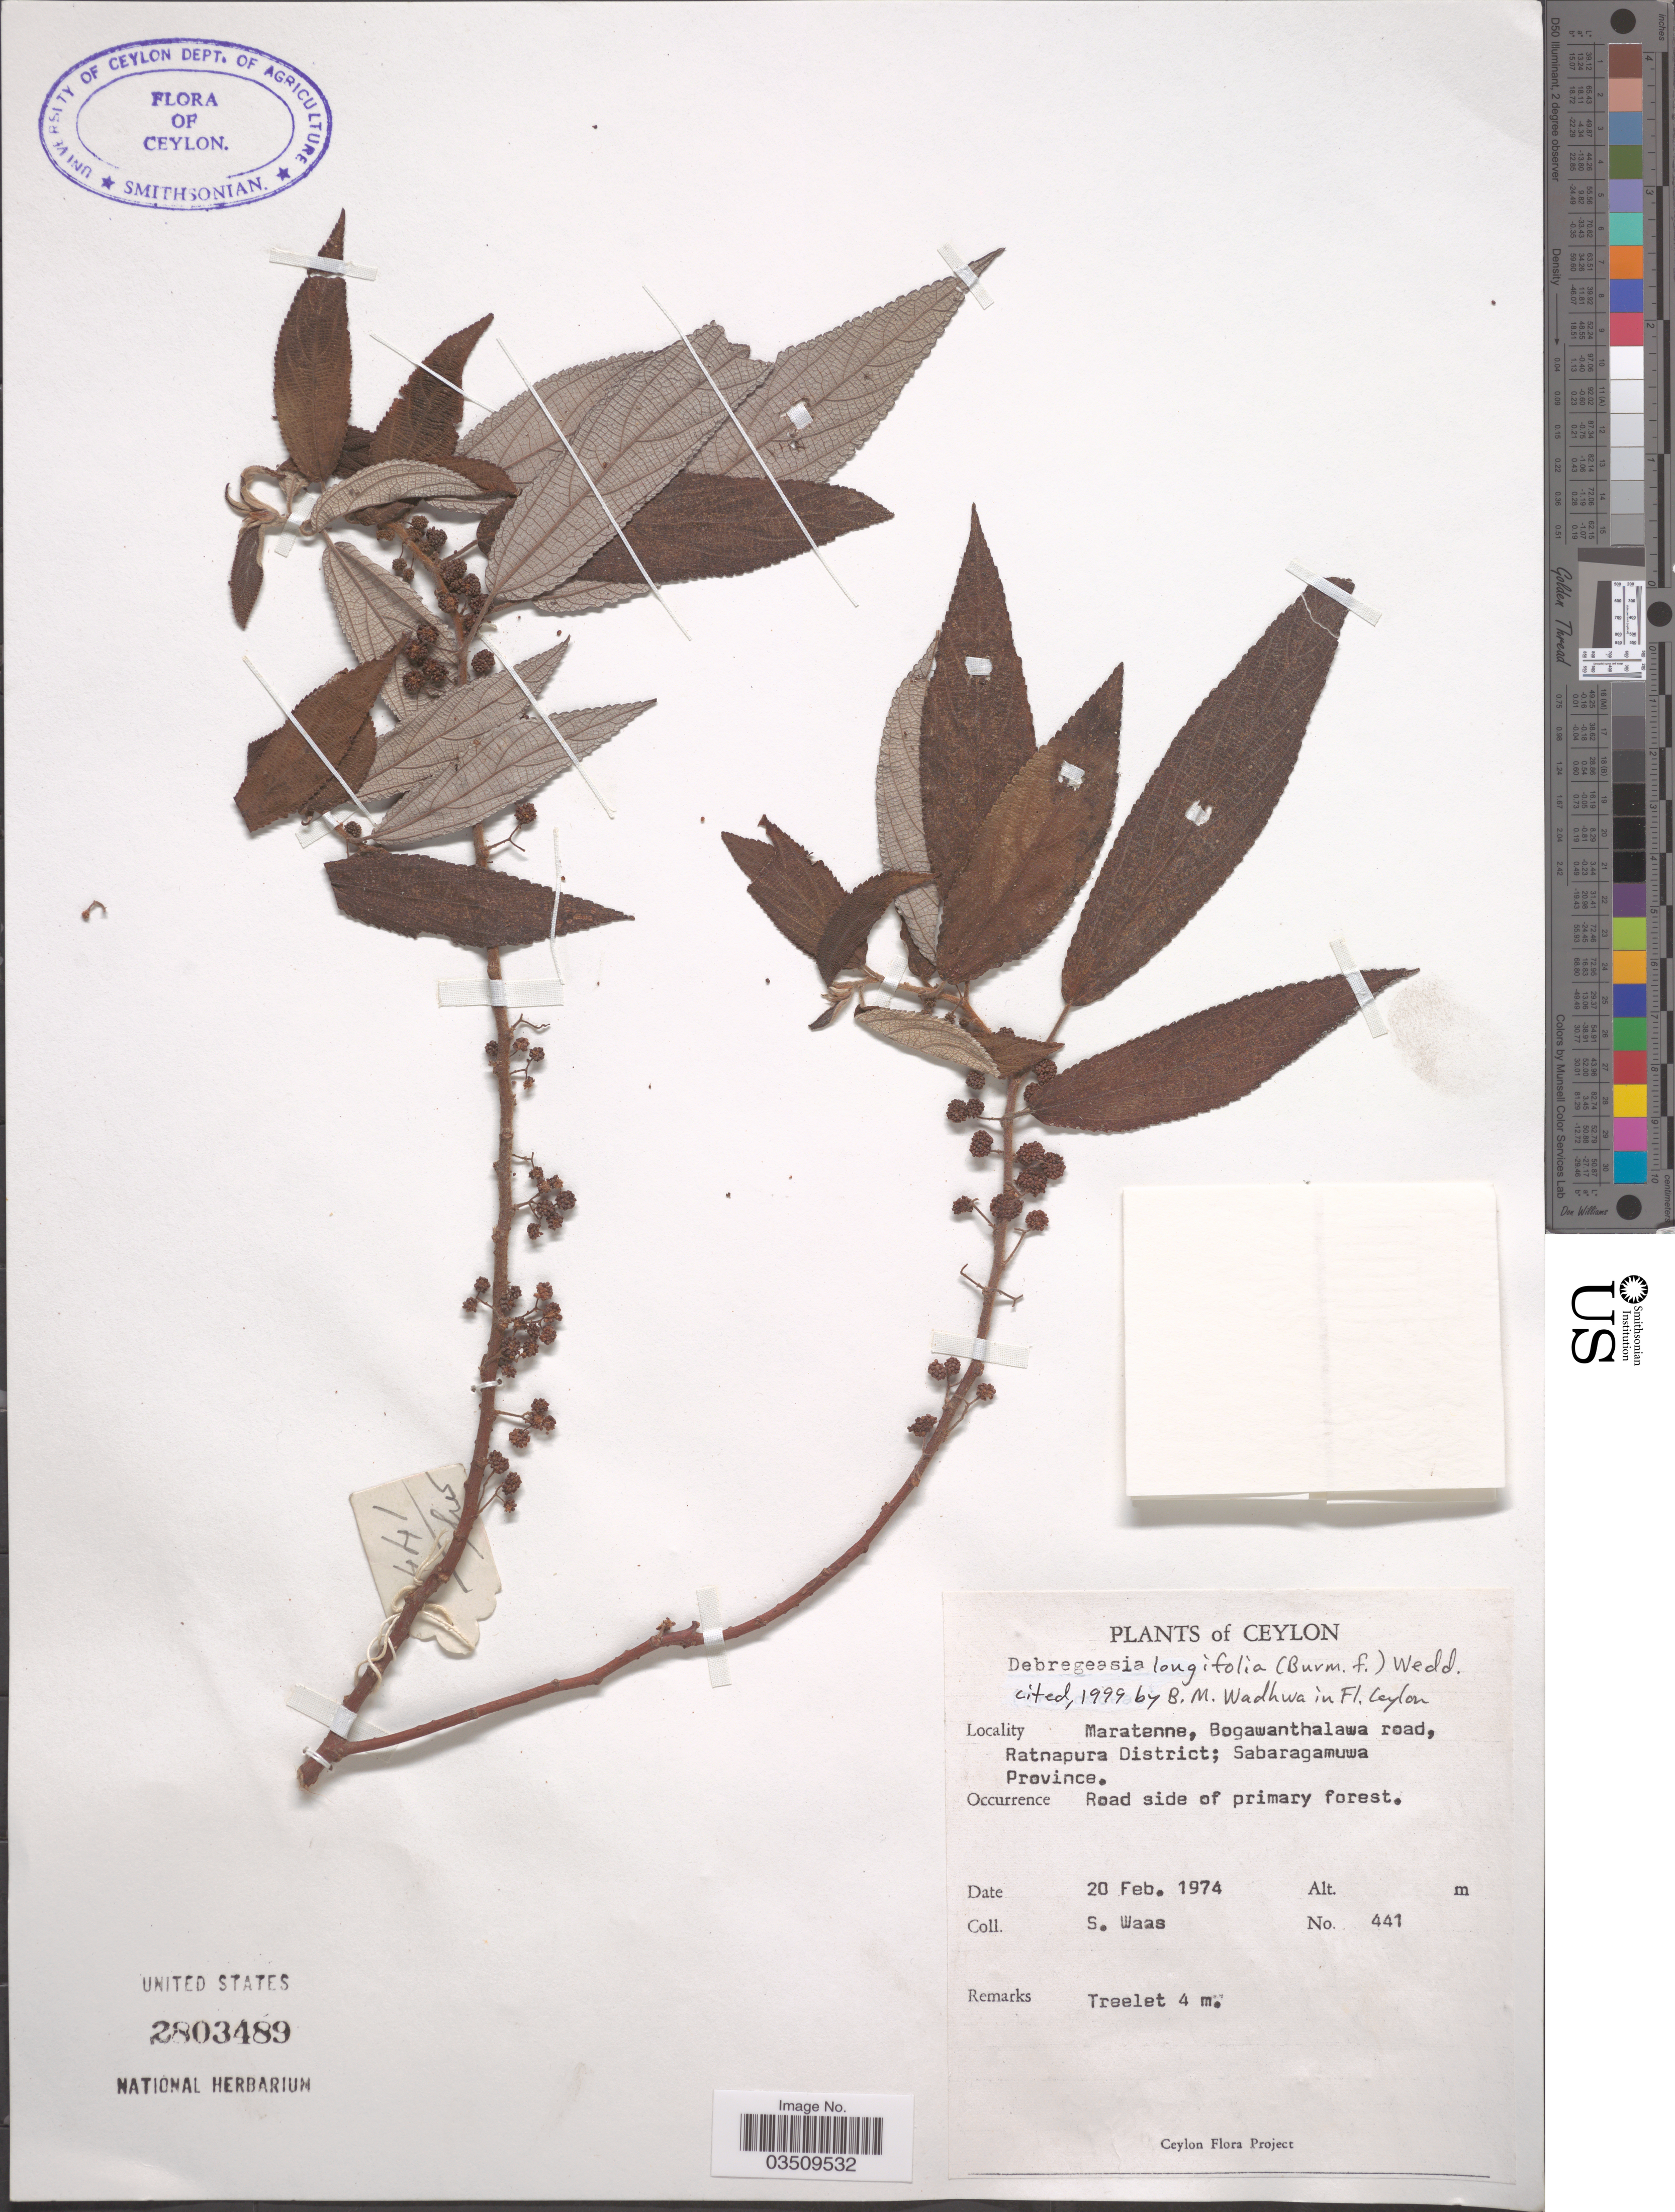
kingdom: Plantae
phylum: Tracheophyta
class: Magnoliopsida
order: Rosales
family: Urticaceae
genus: Debregeasia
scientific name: Debregeasia longifolia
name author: (Burm. f.) Wedd.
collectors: S. Waas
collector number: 441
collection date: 1974-02-20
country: Sri Lanka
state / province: Sabaragamuwa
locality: Ceylon. Maratenne, Bogawanthalawa road, Ratnapura District.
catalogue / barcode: US 2803489